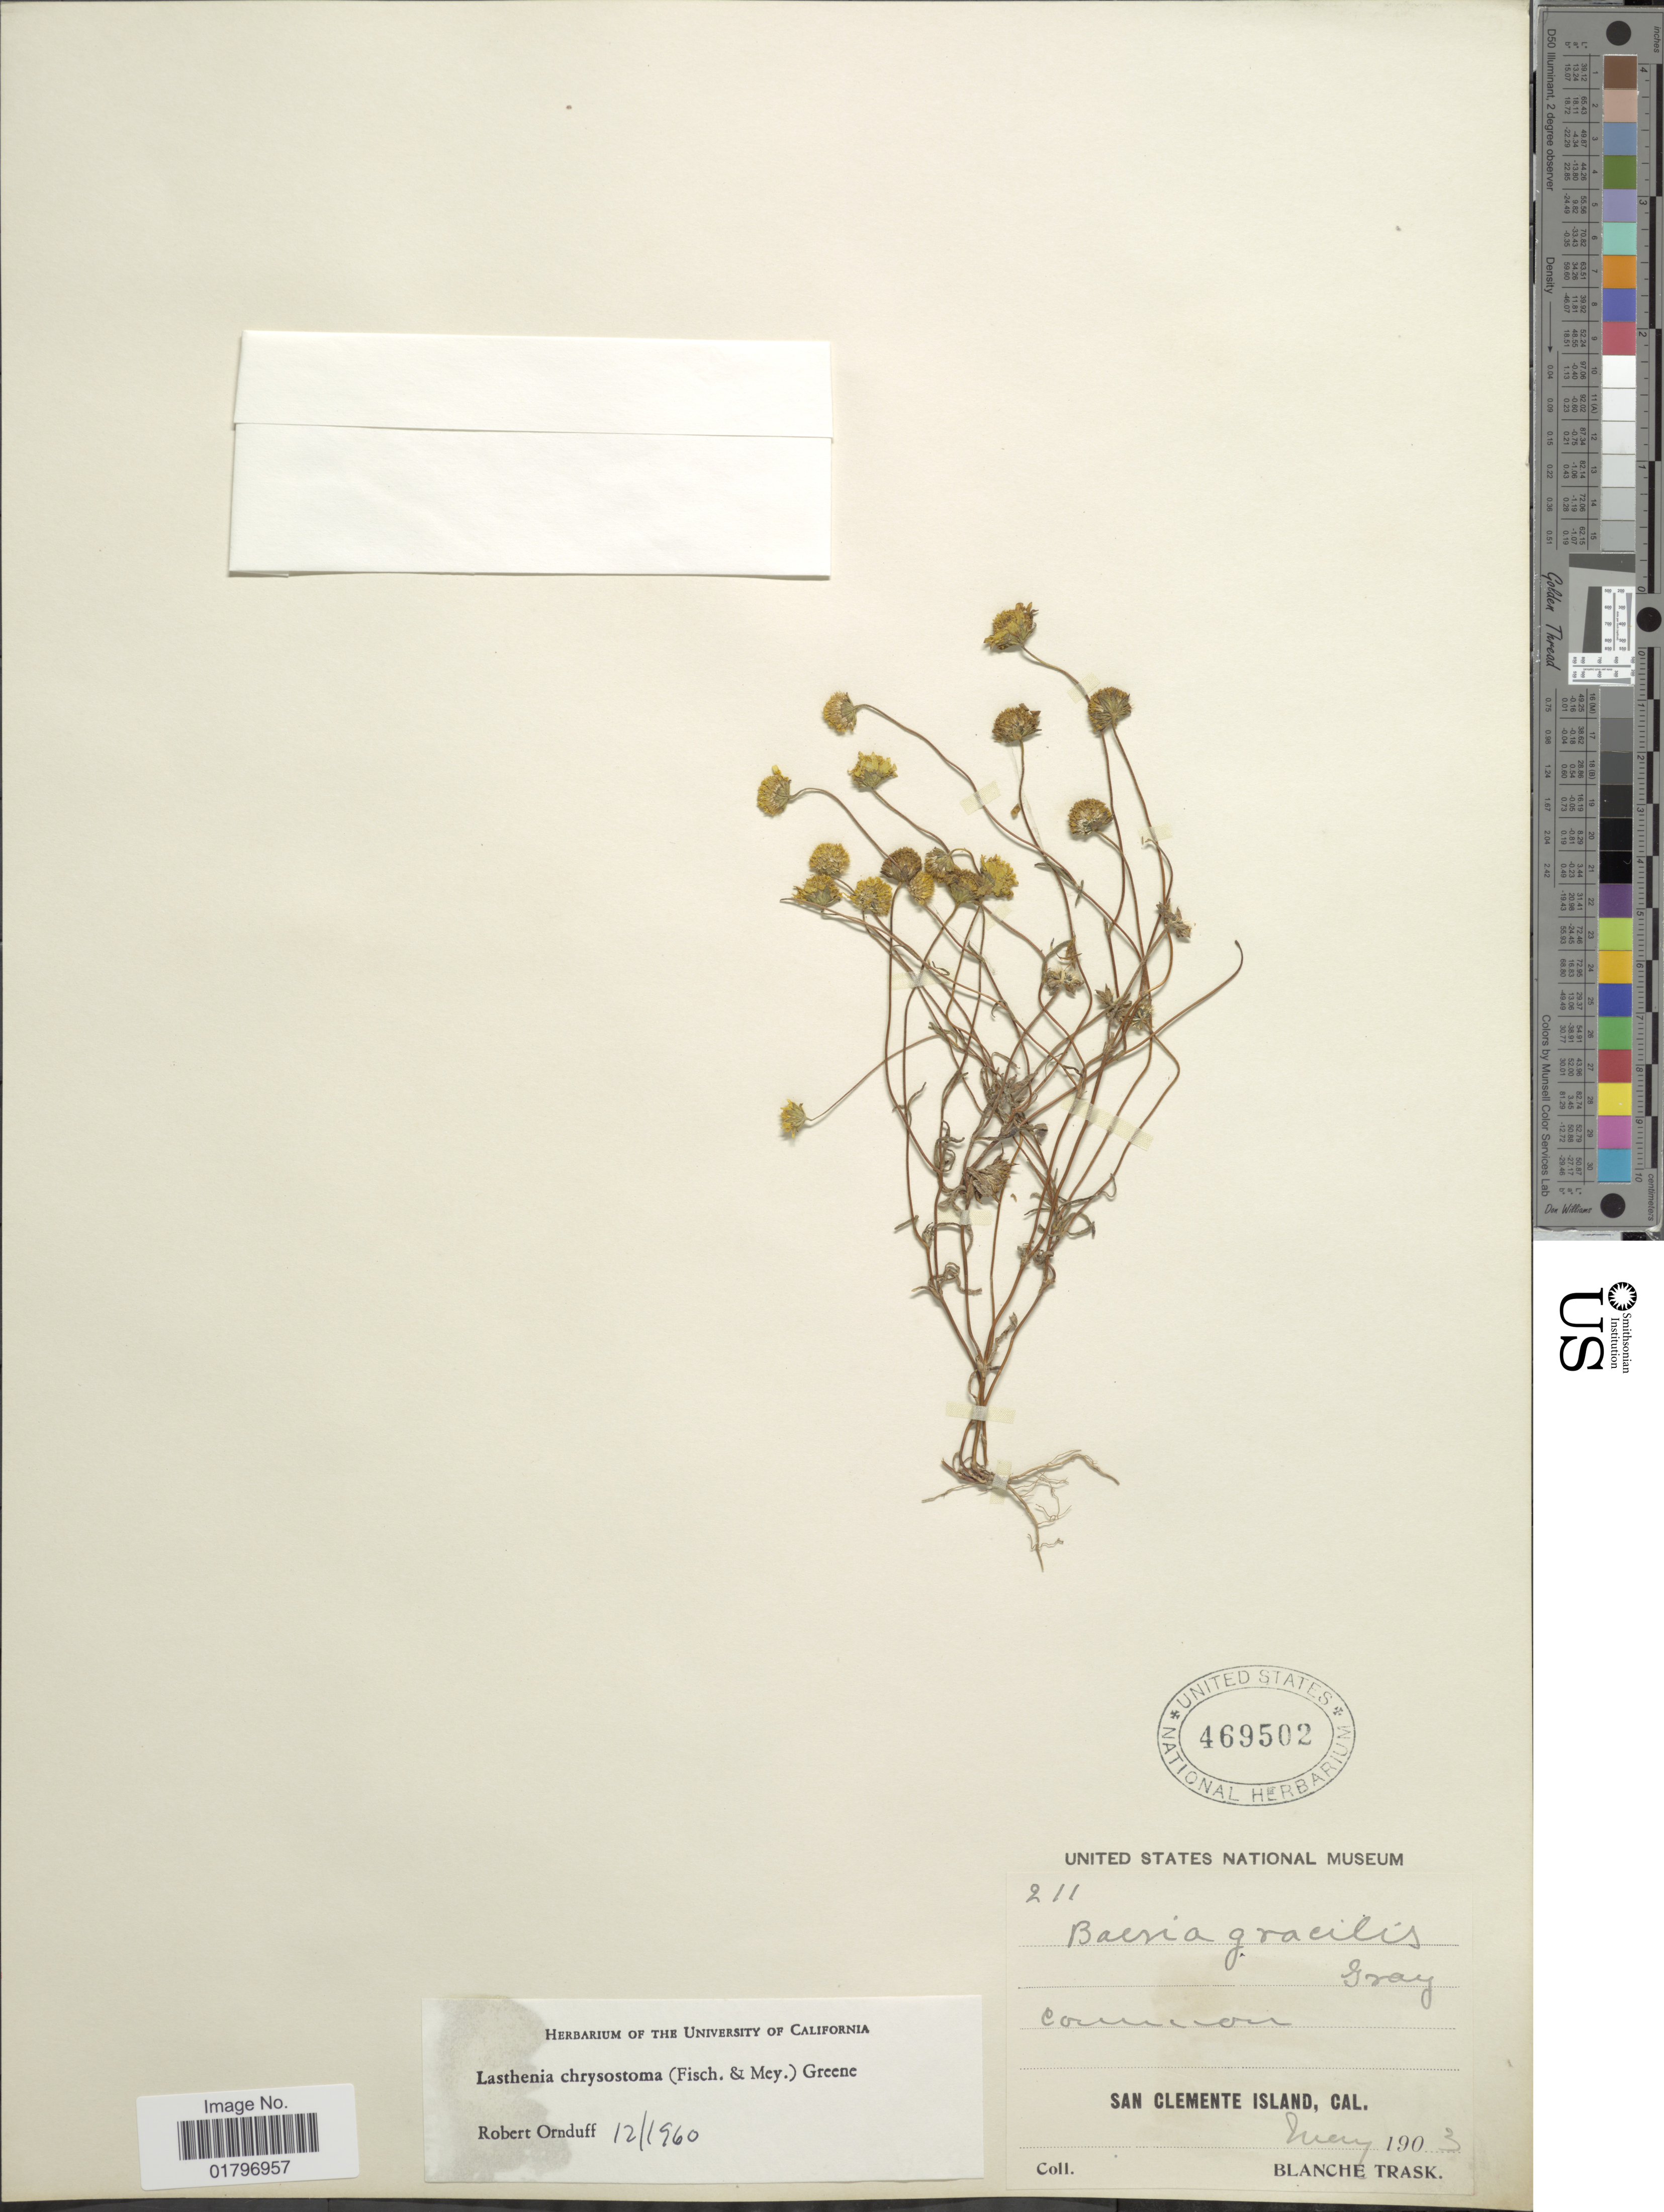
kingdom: Plantae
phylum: Tracheophyta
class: Magnoliopsida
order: Asterales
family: Asteraceae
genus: Lasthenia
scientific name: Lasthenia chrysostoma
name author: (Fisch. & C.A. Mey.) Greene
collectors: B. Trask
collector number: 211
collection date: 1903-05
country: United States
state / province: California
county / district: Los Angeles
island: San Clemente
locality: San Clemente Island, Cal.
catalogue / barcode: US 469502